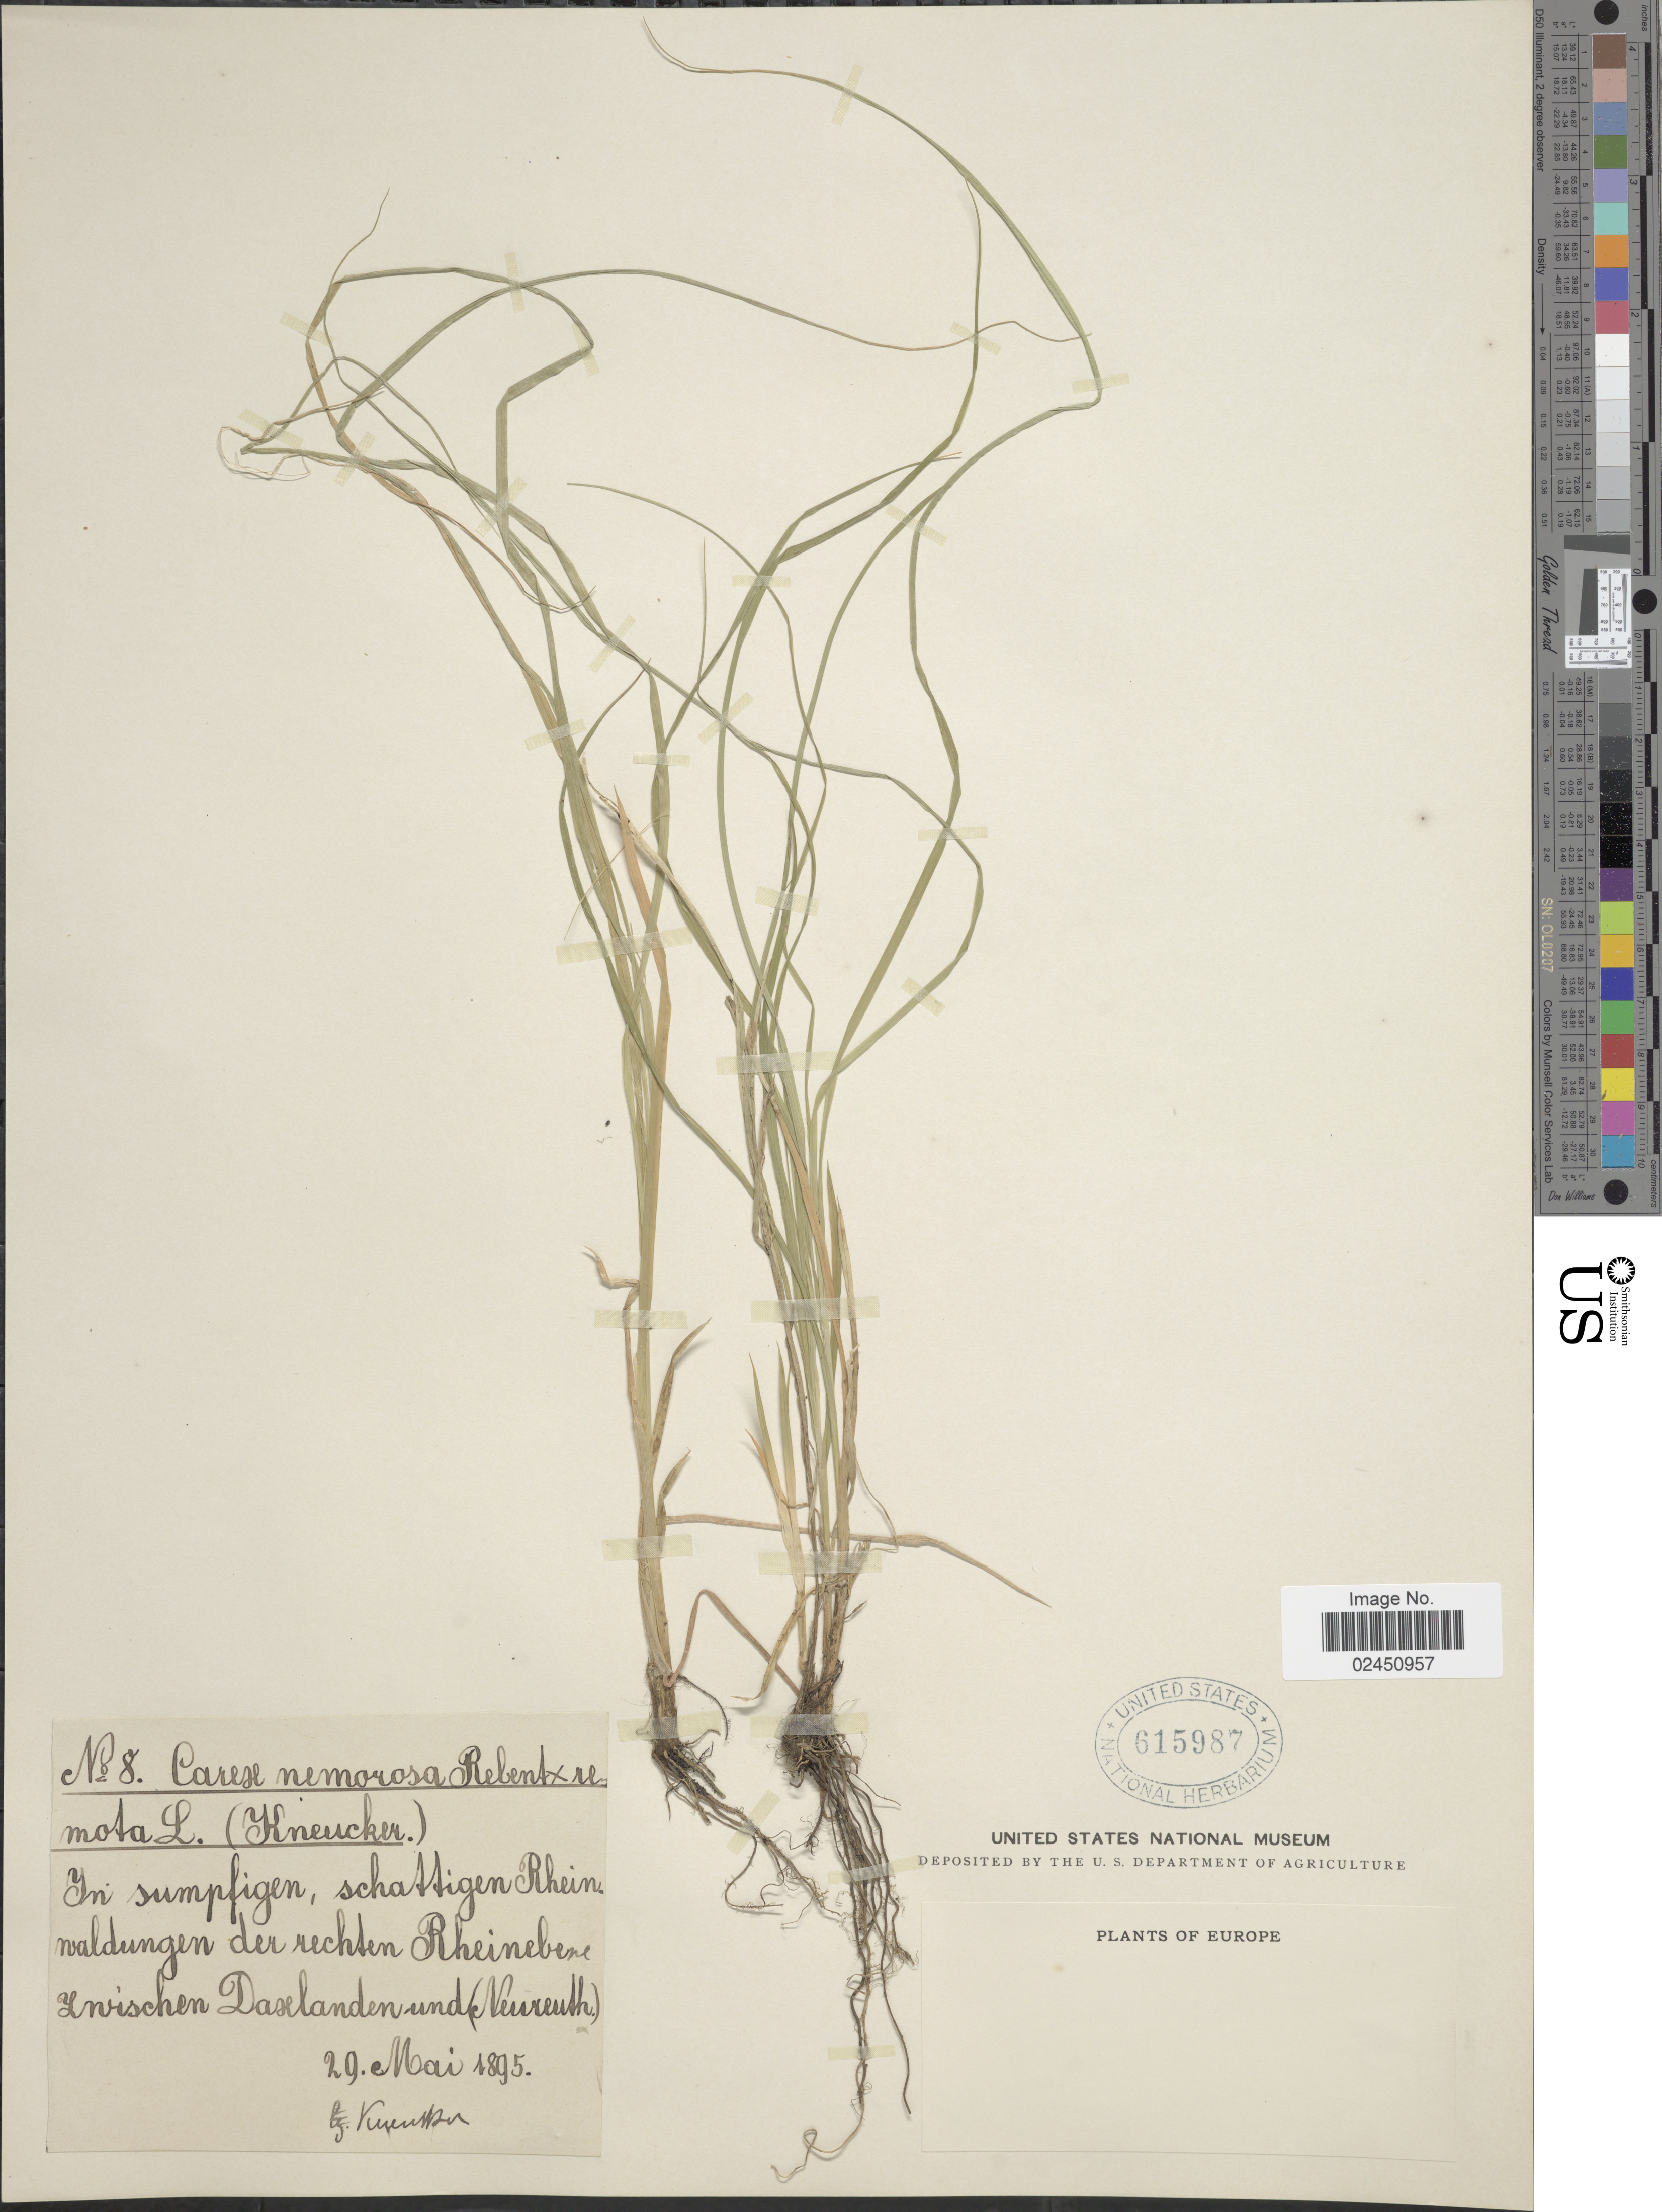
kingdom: Plantae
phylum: Tracheophyta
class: Liliopsida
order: Poales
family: Cyperaceae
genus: Carex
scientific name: Carex otrubae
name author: Podp.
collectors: J. Kneucker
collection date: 1895-05-29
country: Germany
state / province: Bayern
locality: Europe, In sumpfigen, schattigen Rhein. waldungen der rechten Rheinebene zwischen Daselanden und (Neureuth)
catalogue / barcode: US 615987